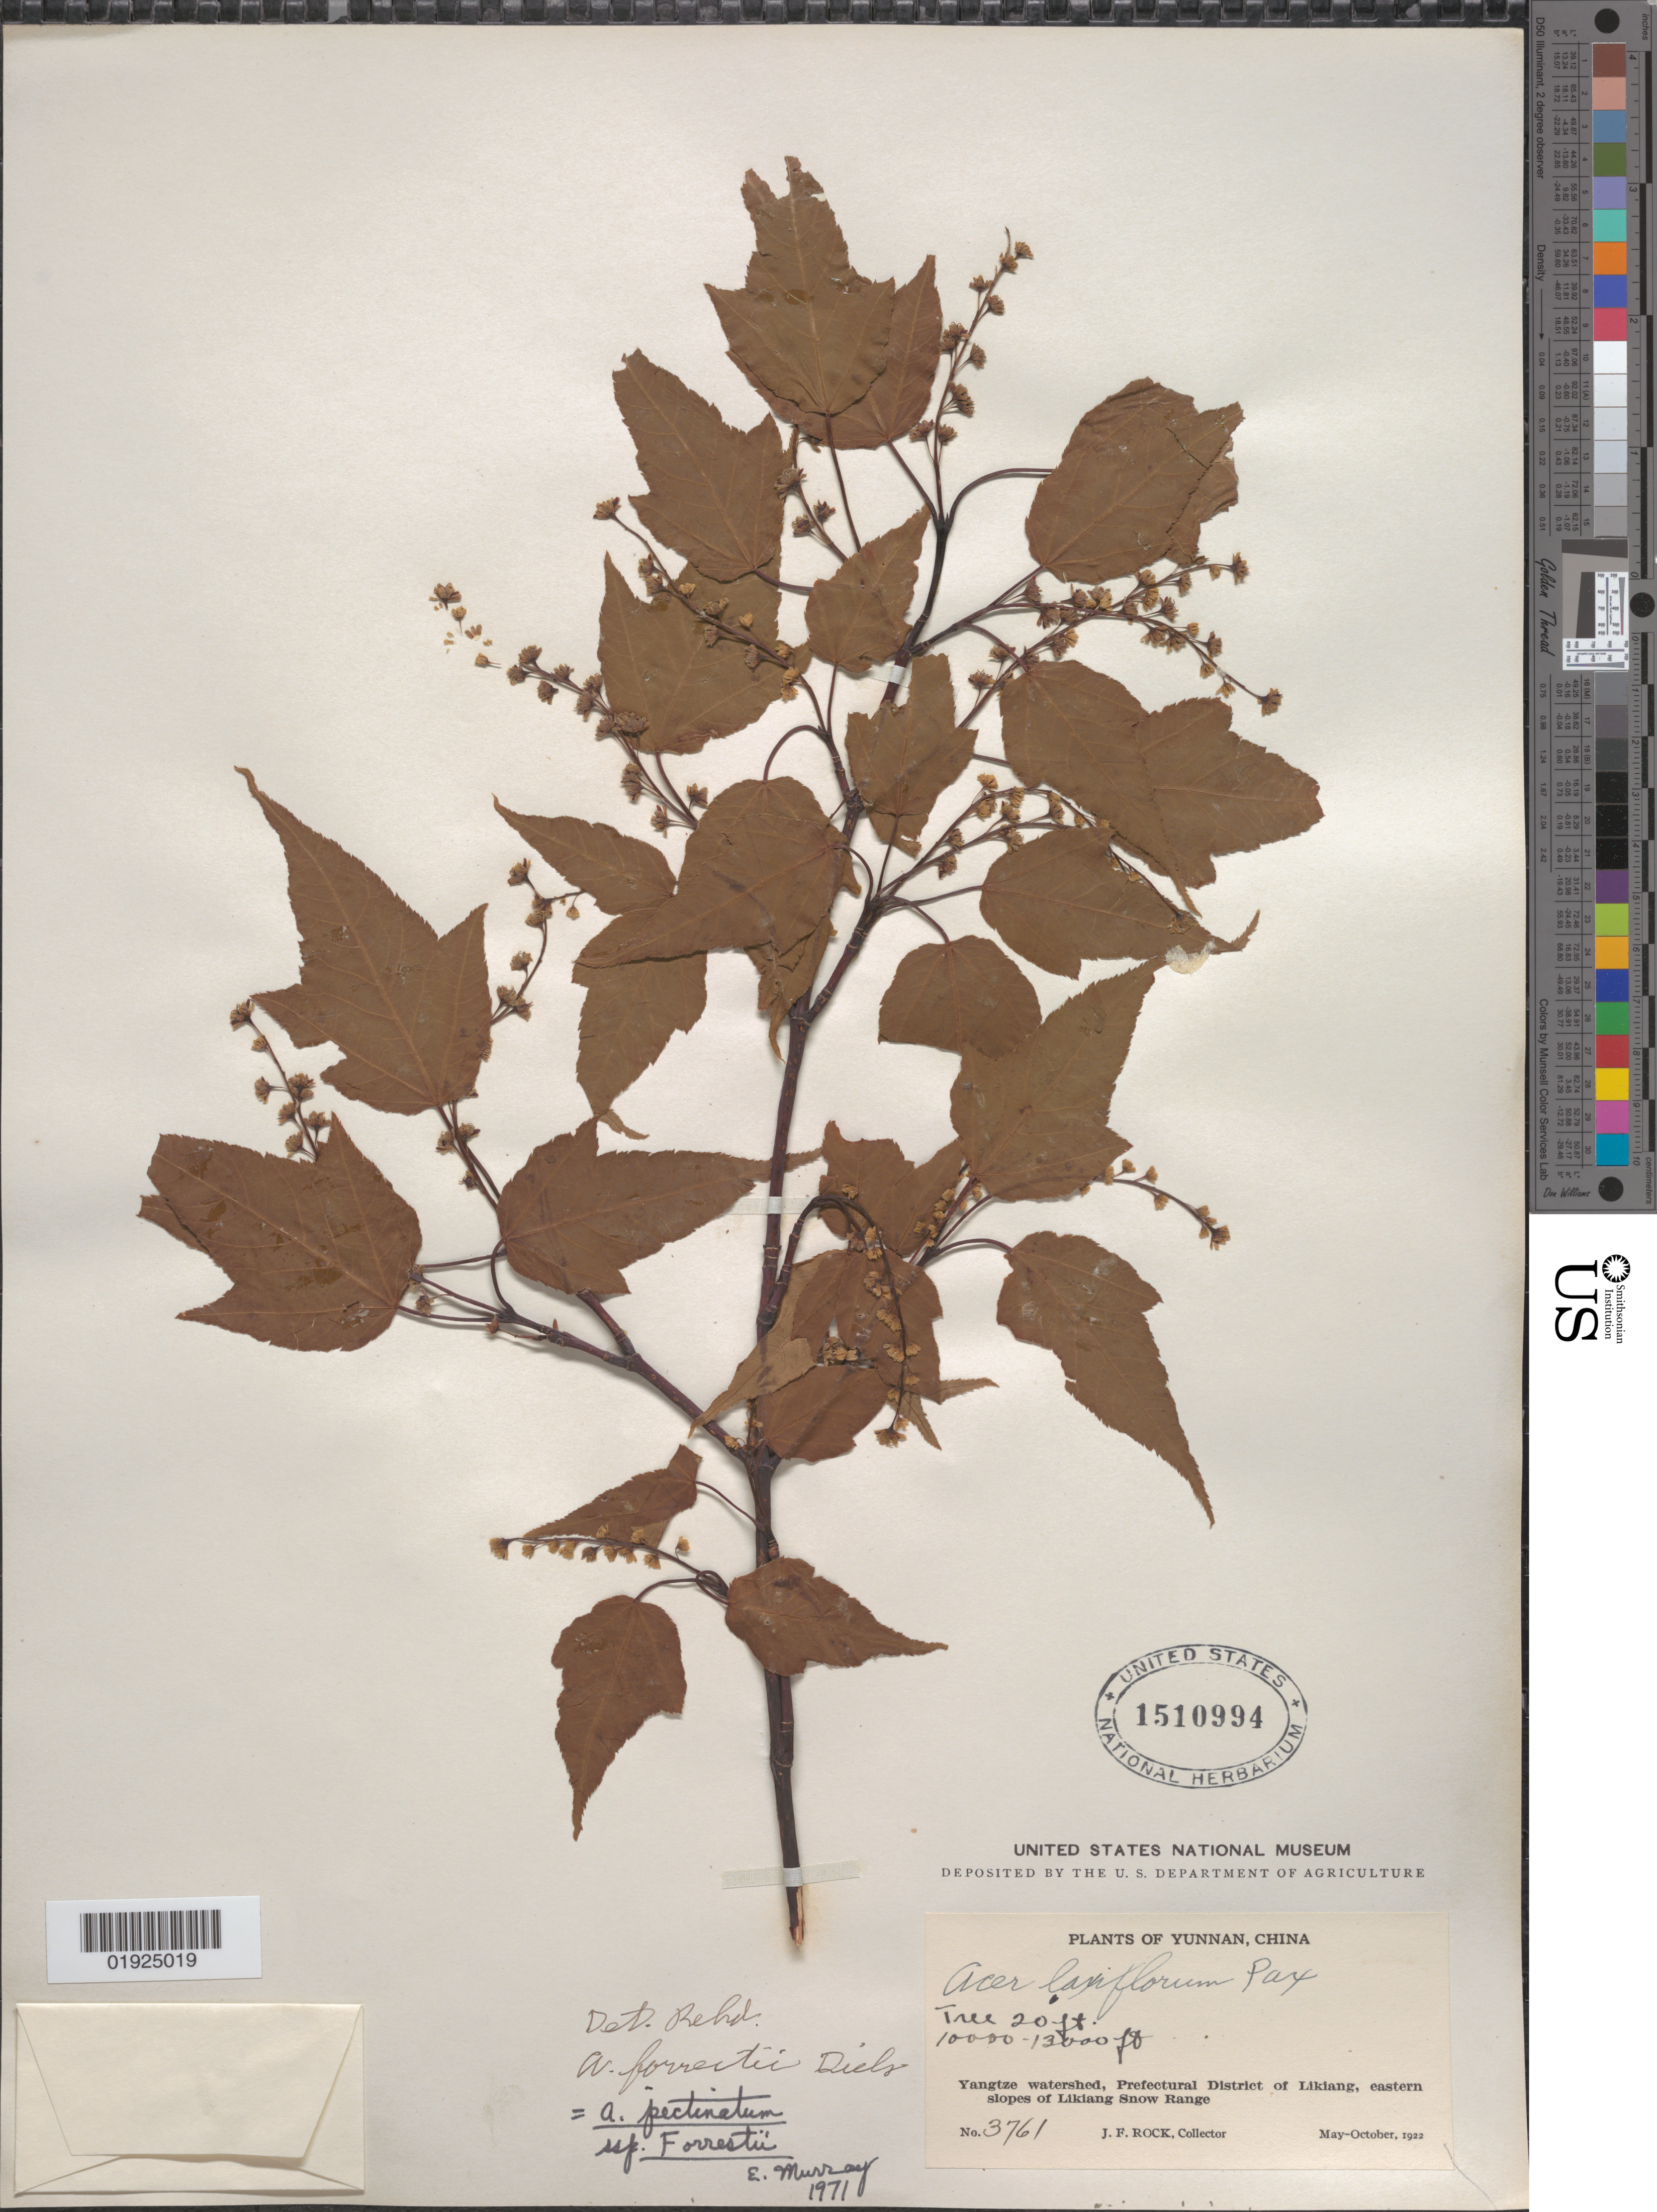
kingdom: Plantae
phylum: Tracheophyta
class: Magnoliopsida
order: Sapindales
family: Sapindaceae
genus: Acer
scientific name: Acer pectinatum subsp. forrestii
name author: (Diels) A.E. Murray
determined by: Murray, Edward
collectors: J. F. Rock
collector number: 3761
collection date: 1922-05/1922-10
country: China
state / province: Yunnan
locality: Yangtze watershed, Prefectural District of Likiang, eastern slopes of Likiang Snow Range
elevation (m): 3048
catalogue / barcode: US 1510994